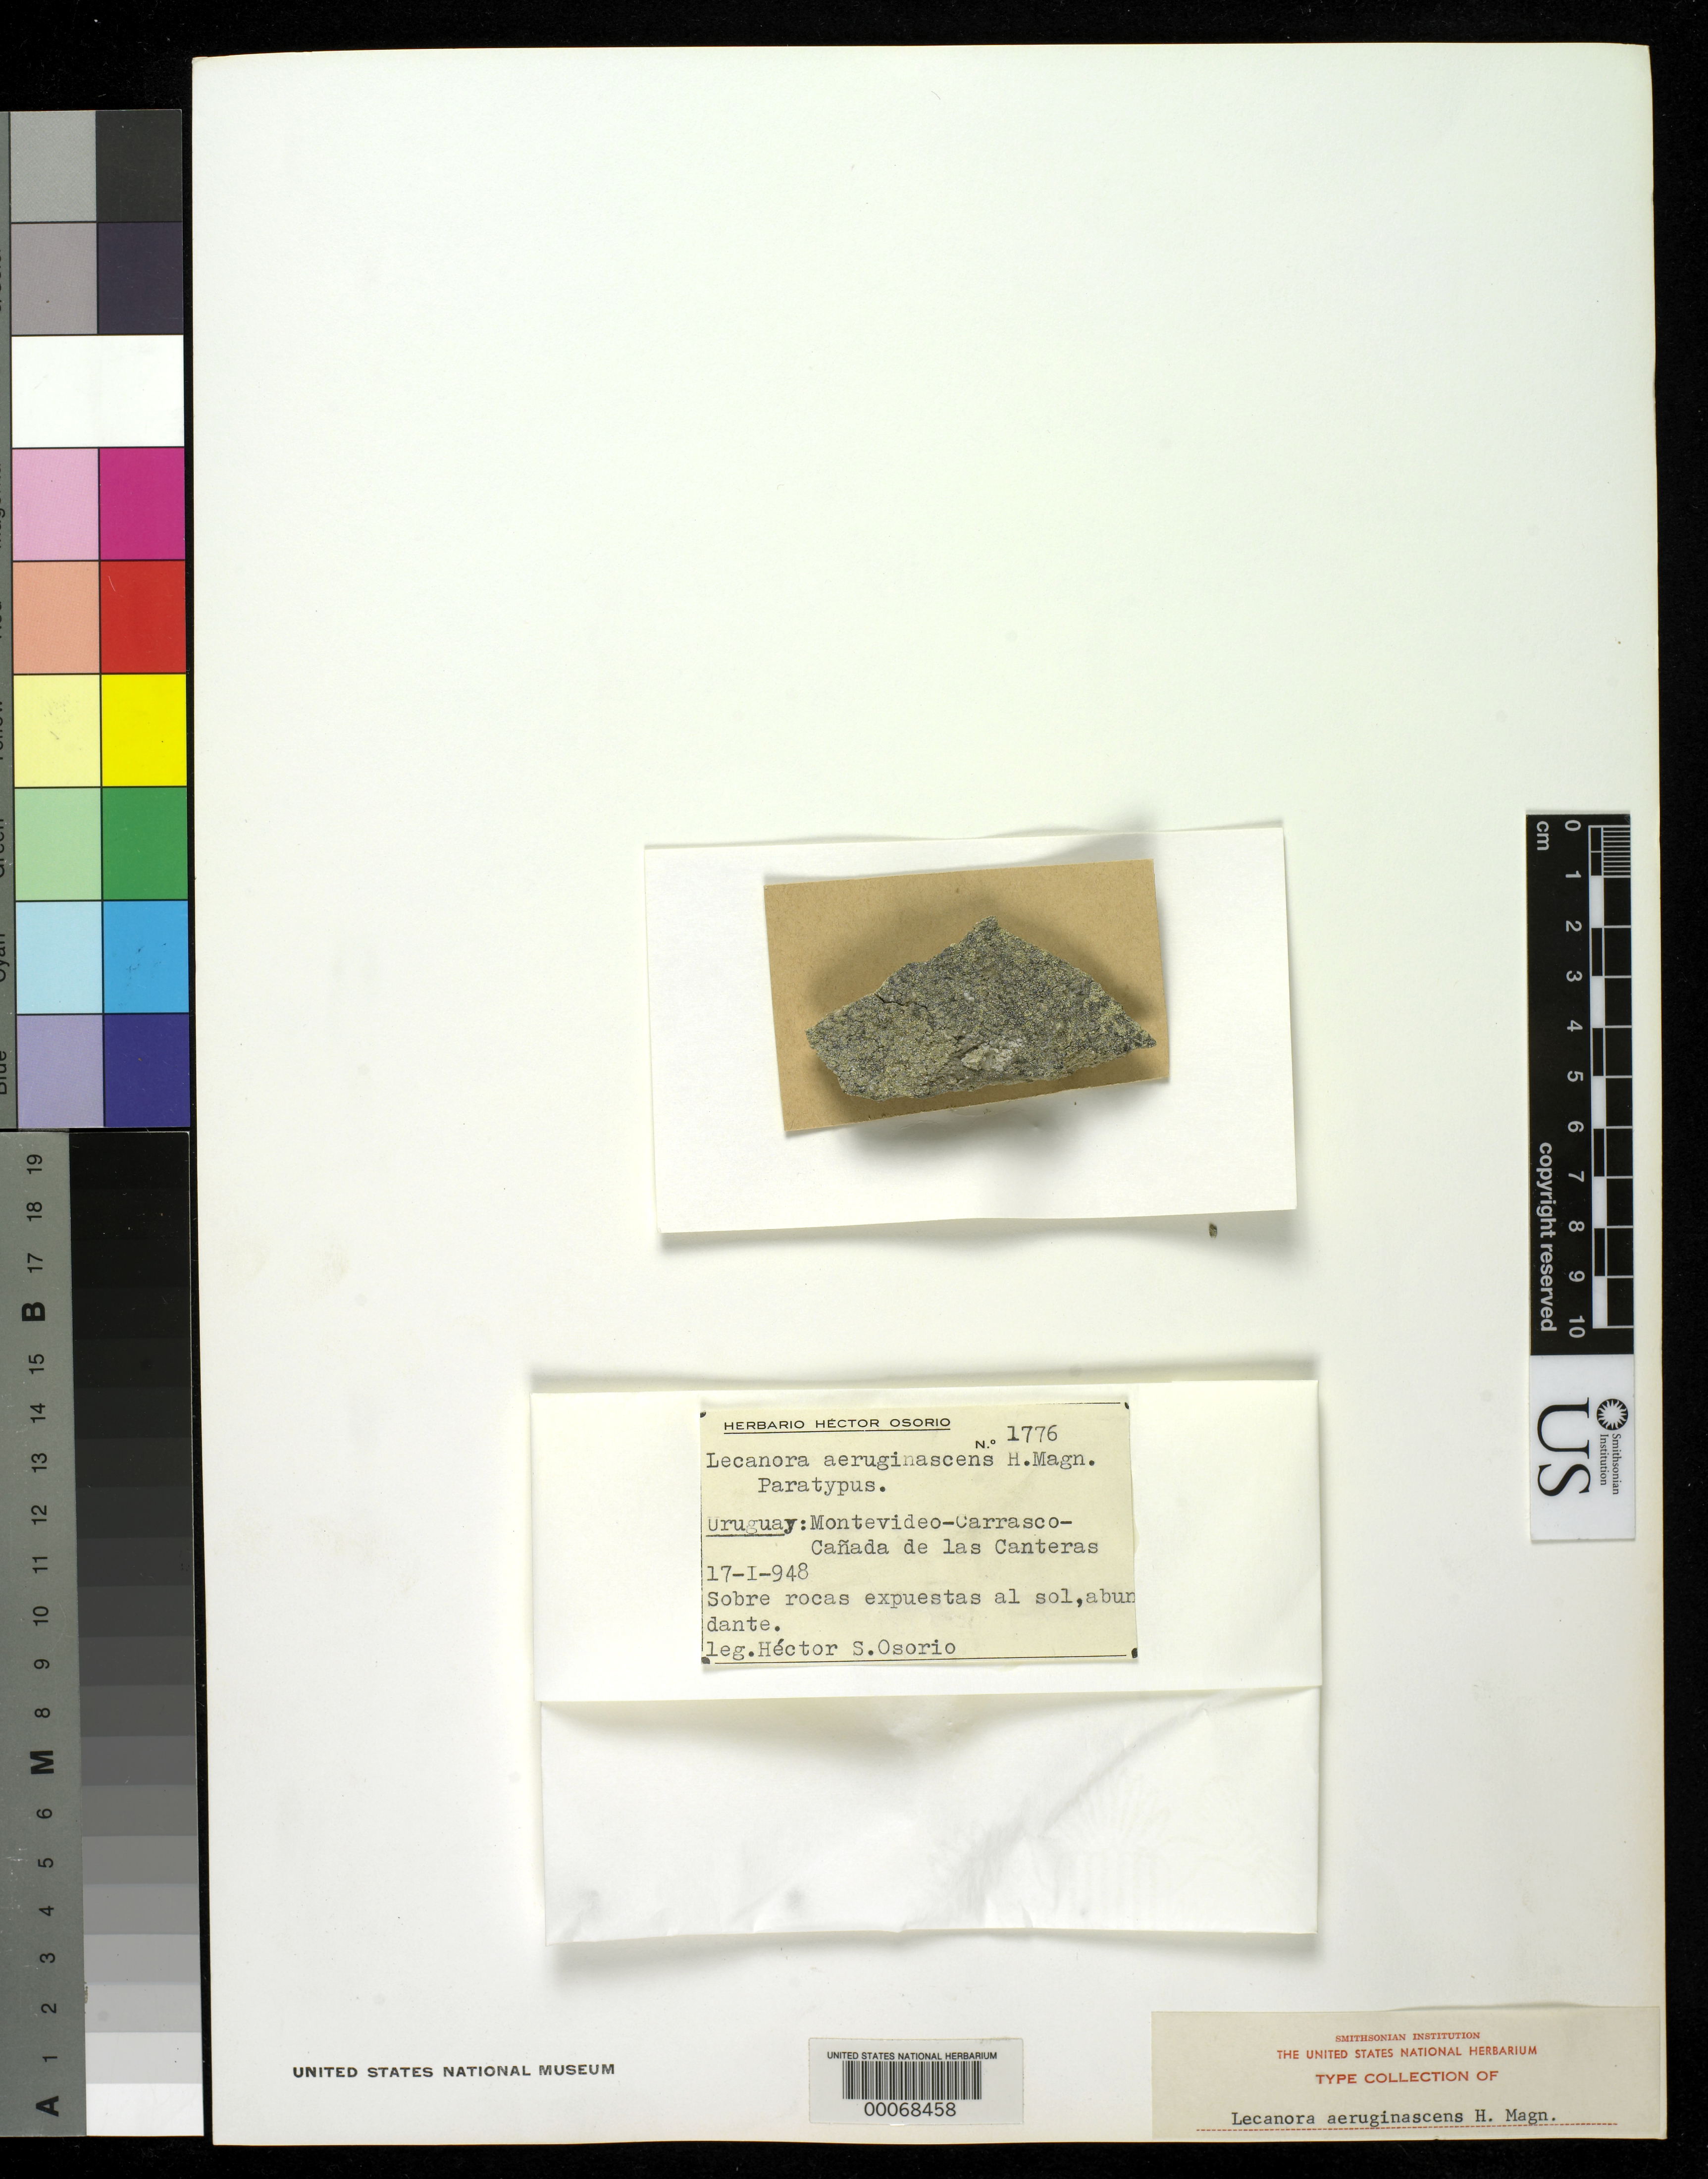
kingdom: Fungi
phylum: Ascomycota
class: Lecanoromycetes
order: Lecanorales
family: Lecanoraceae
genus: Lecanora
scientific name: Lecanora aeruginascens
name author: H. Magn.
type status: Isotype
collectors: H. Osorio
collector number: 1776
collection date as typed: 17 Jan 1948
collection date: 1948-01-17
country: Uruguay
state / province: Montevideo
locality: Carrasco Canada de las Canteras.